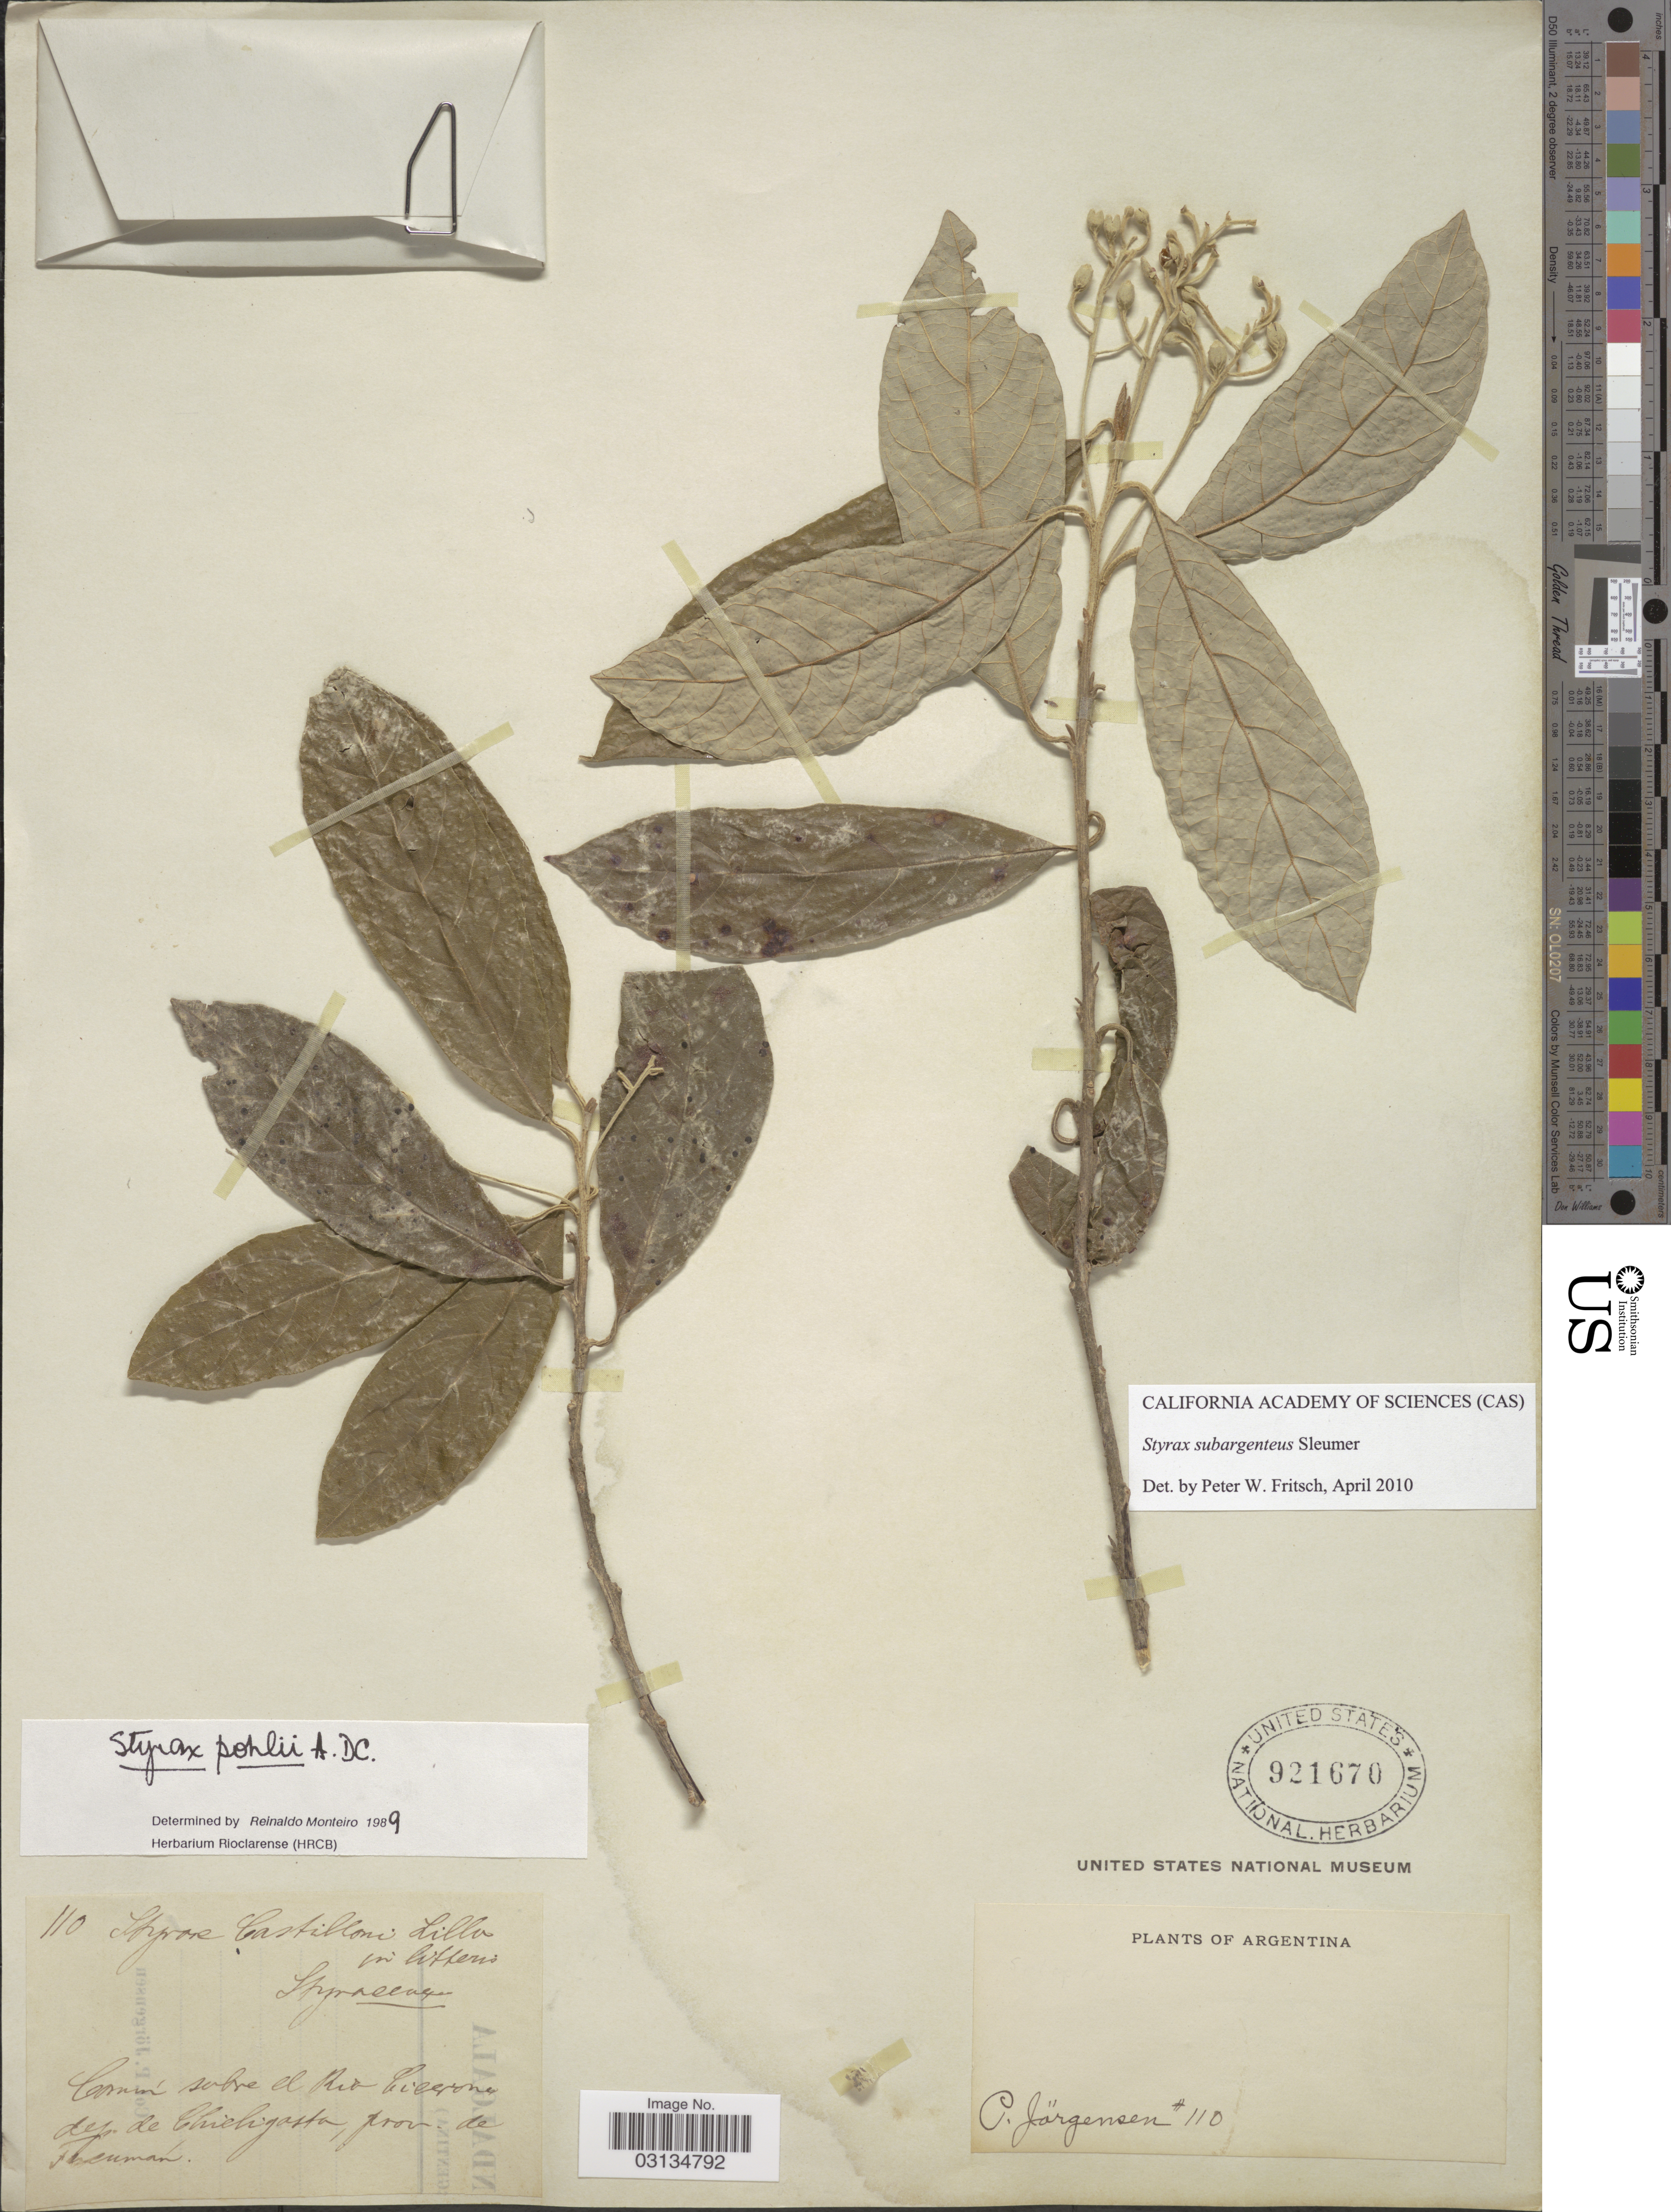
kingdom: Plantae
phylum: Tracheophyta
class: Magnoliopsida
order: Ericales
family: Styracaceae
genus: Styrax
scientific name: Styrax subargenteus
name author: Sleumer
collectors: P. Jörgensen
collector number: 110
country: Argentina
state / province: Tucuman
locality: Commun sobre el Rio Cicerone dep. de Chicligasta, prov. de Tucumán.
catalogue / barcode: US 921670